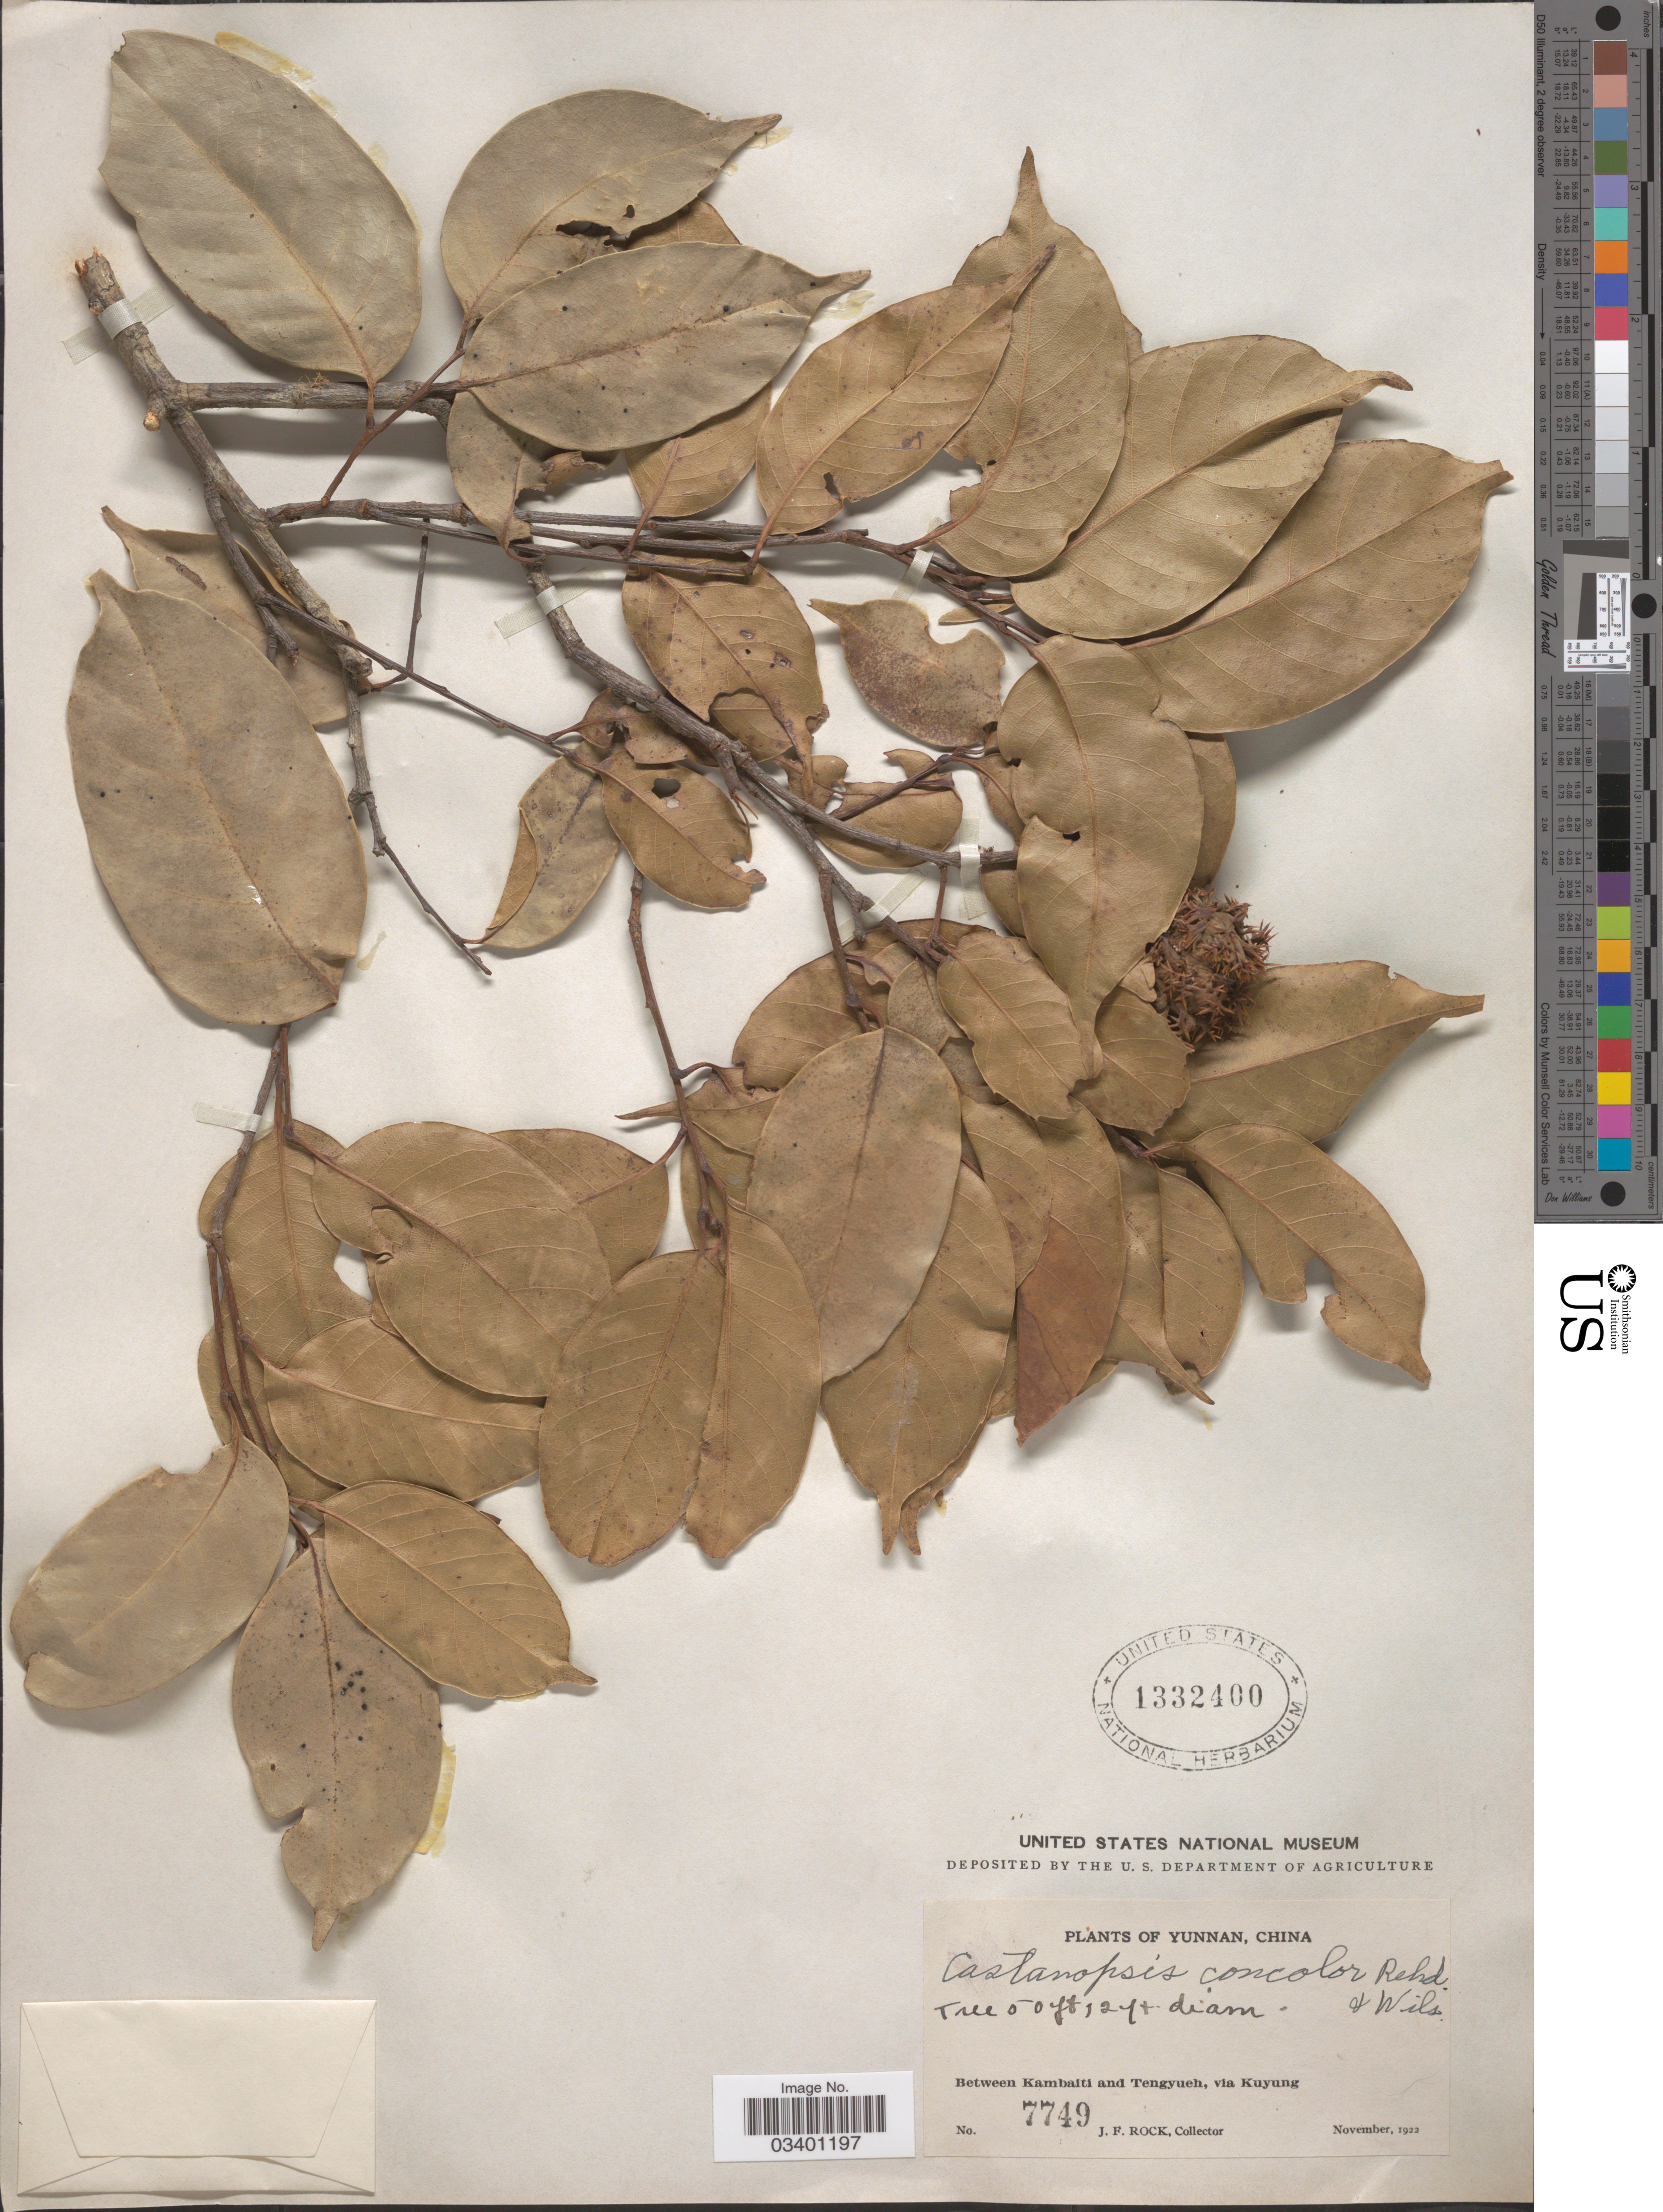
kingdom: Plantae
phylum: Tracheophyta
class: Magnoliopsida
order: Fagales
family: Fagaceae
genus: Castanopsis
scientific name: Castanopsis orthacantha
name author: Franch.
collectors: J. Rock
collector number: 7749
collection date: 1922-11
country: China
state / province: Yunnan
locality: Between Kambaiti and Tengyueh, via Kuyung.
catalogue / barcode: US 1332400